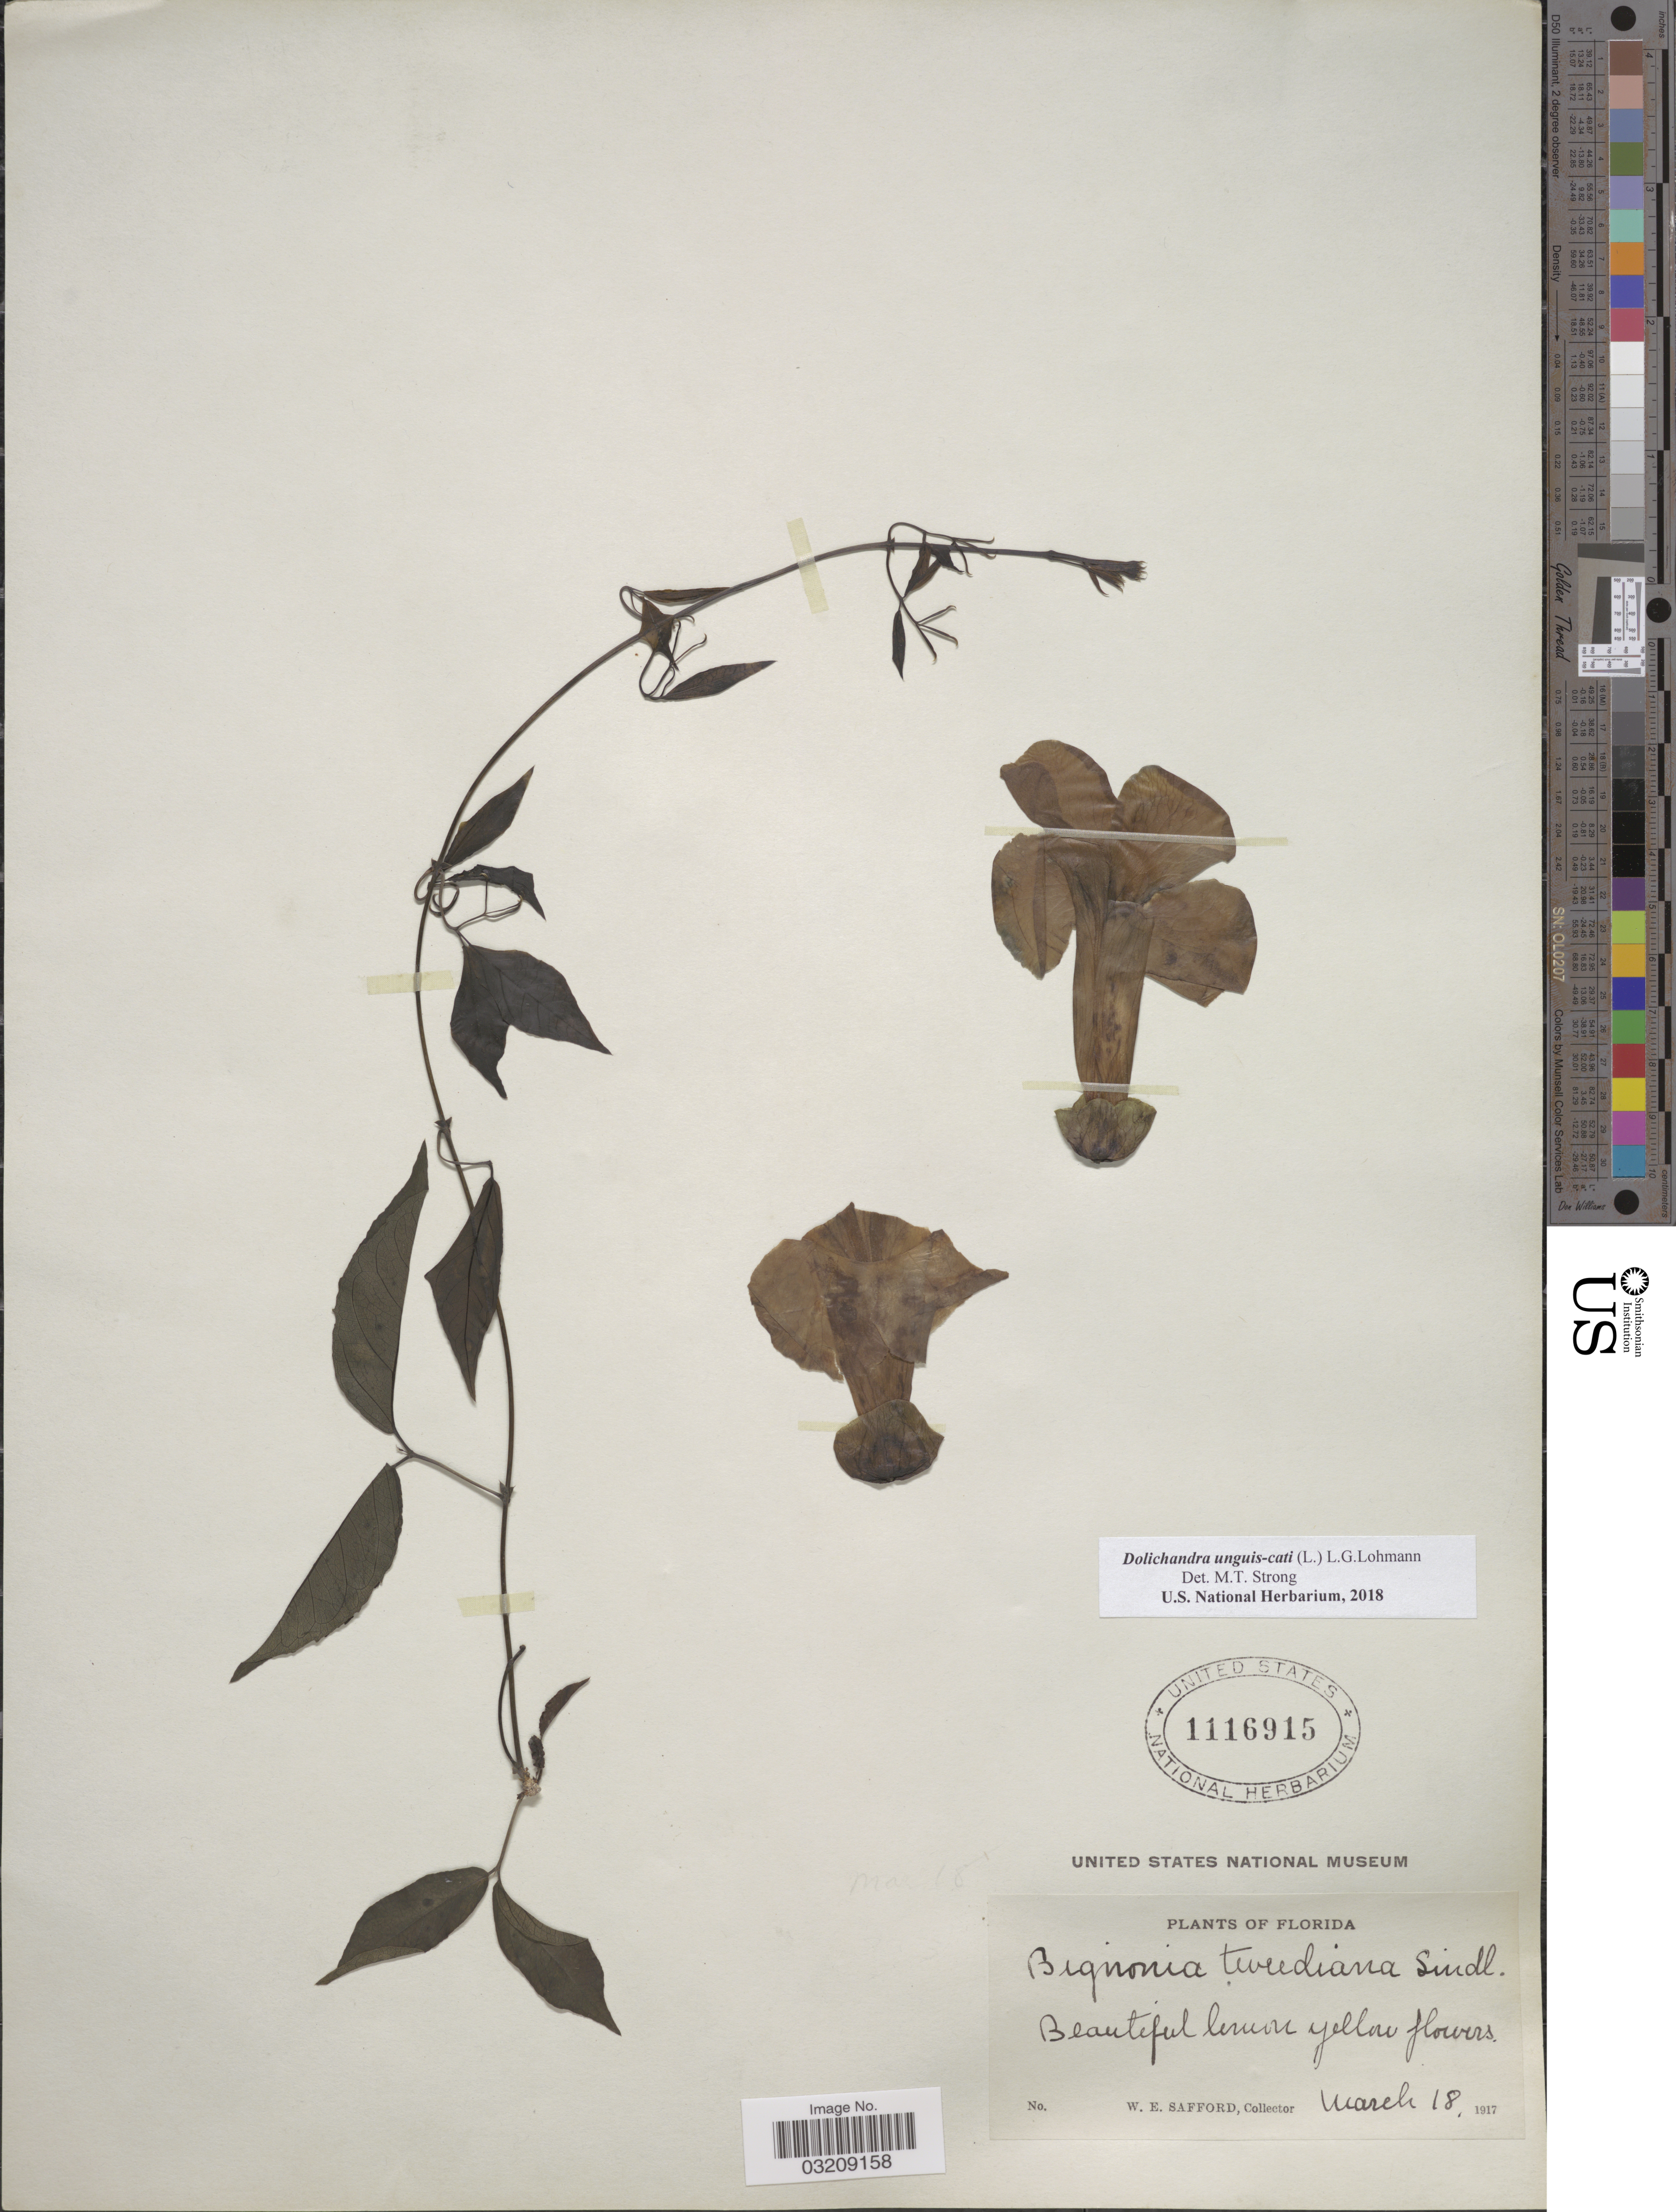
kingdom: Plantae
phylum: Tracheophyta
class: Magnoliopsida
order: Lamiales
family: Bignoniaceae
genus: Dolichandra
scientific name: Dolichandra unguis-cati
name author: (L.) L.G. Lohmann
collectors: W. E. Safford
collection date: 1917-03-18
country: United States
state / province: Florida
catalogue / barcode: US 1116915